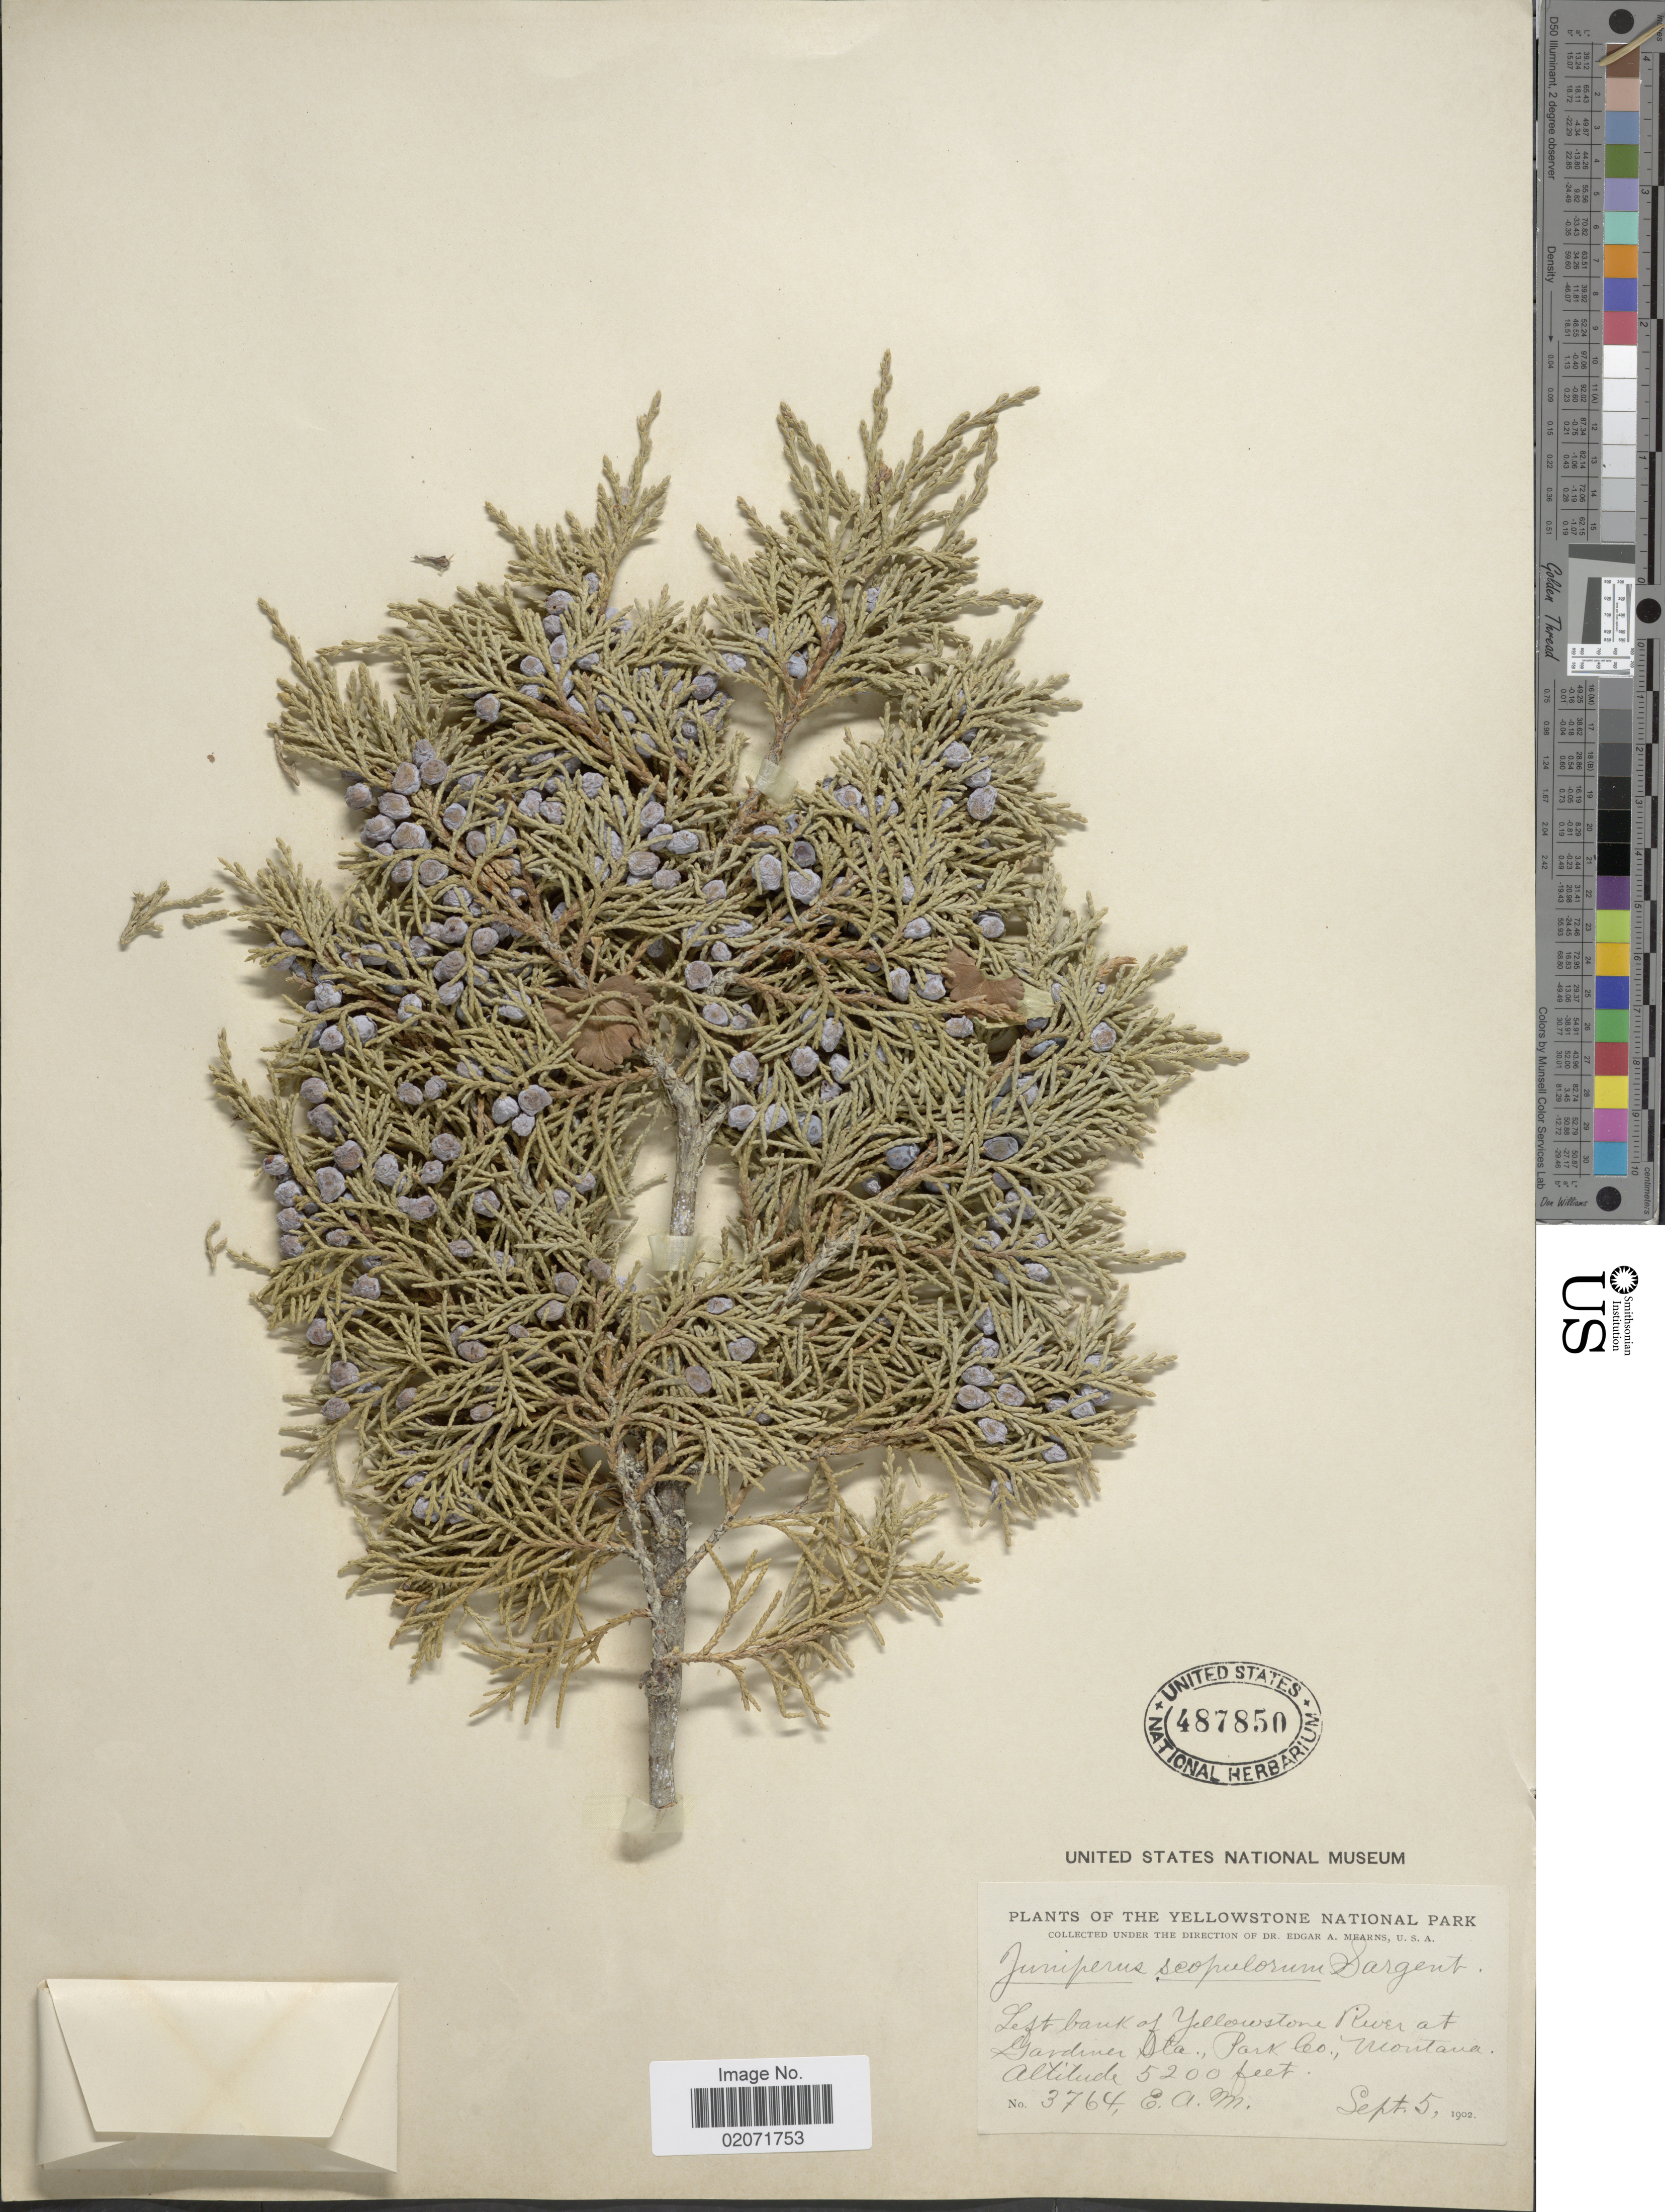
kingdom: Plantae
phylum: Tracheophyta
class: Pinopsida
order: Pinales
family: Cupressaceae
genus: Juniperus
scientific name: Juniperus scopulorum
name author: Sarg.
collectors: E. A. Mearns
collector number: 3764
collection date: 1902-09-05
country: United States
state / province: Montana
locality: The Yellowstone National Park, Left bank Yellowstone River at Gardines Sta Park Co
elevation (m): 1585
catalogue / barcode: US 487850